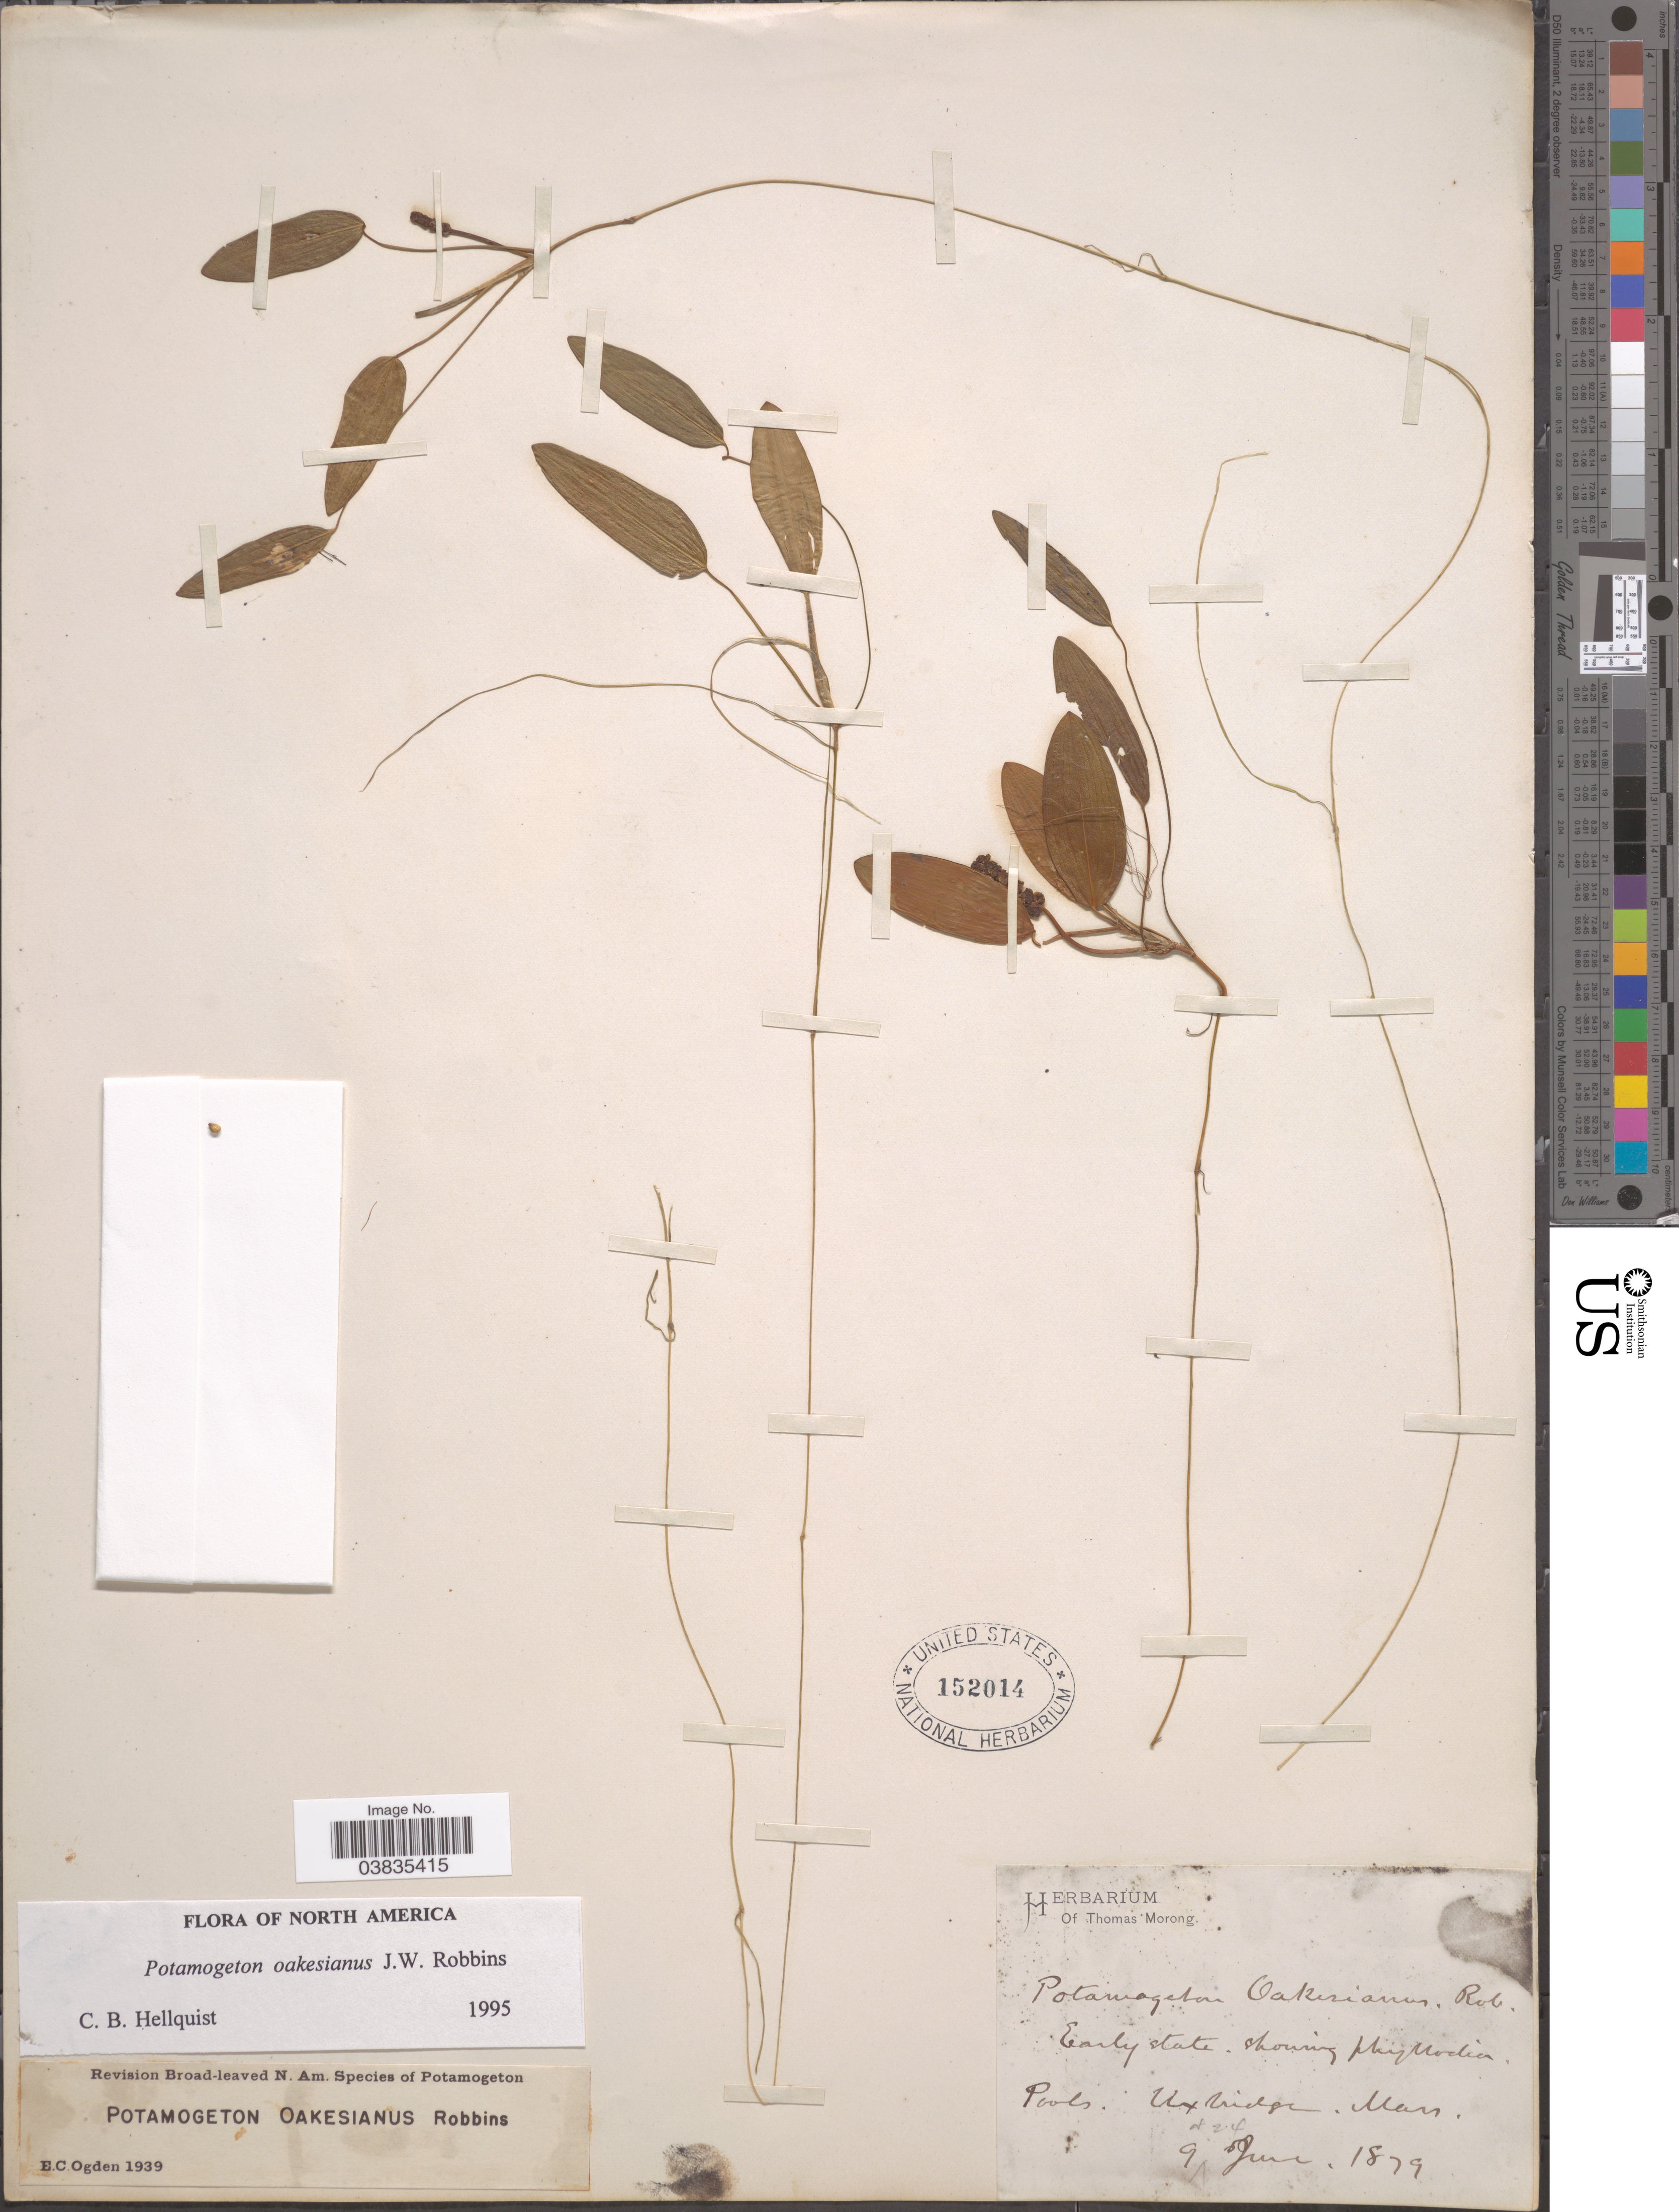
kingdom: Plantae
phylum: Tracheophyta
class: Liliopsida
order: Alismatales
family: Potamogetonaceae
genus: Potamogeton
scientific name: Potamogeton oakesianus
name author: J.W. Robbins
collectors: ex Herb. T. Morong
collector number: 24?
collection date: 1879-06-09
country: United States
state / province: Massachusetts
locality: Uxbridge.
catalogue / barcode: US 152014